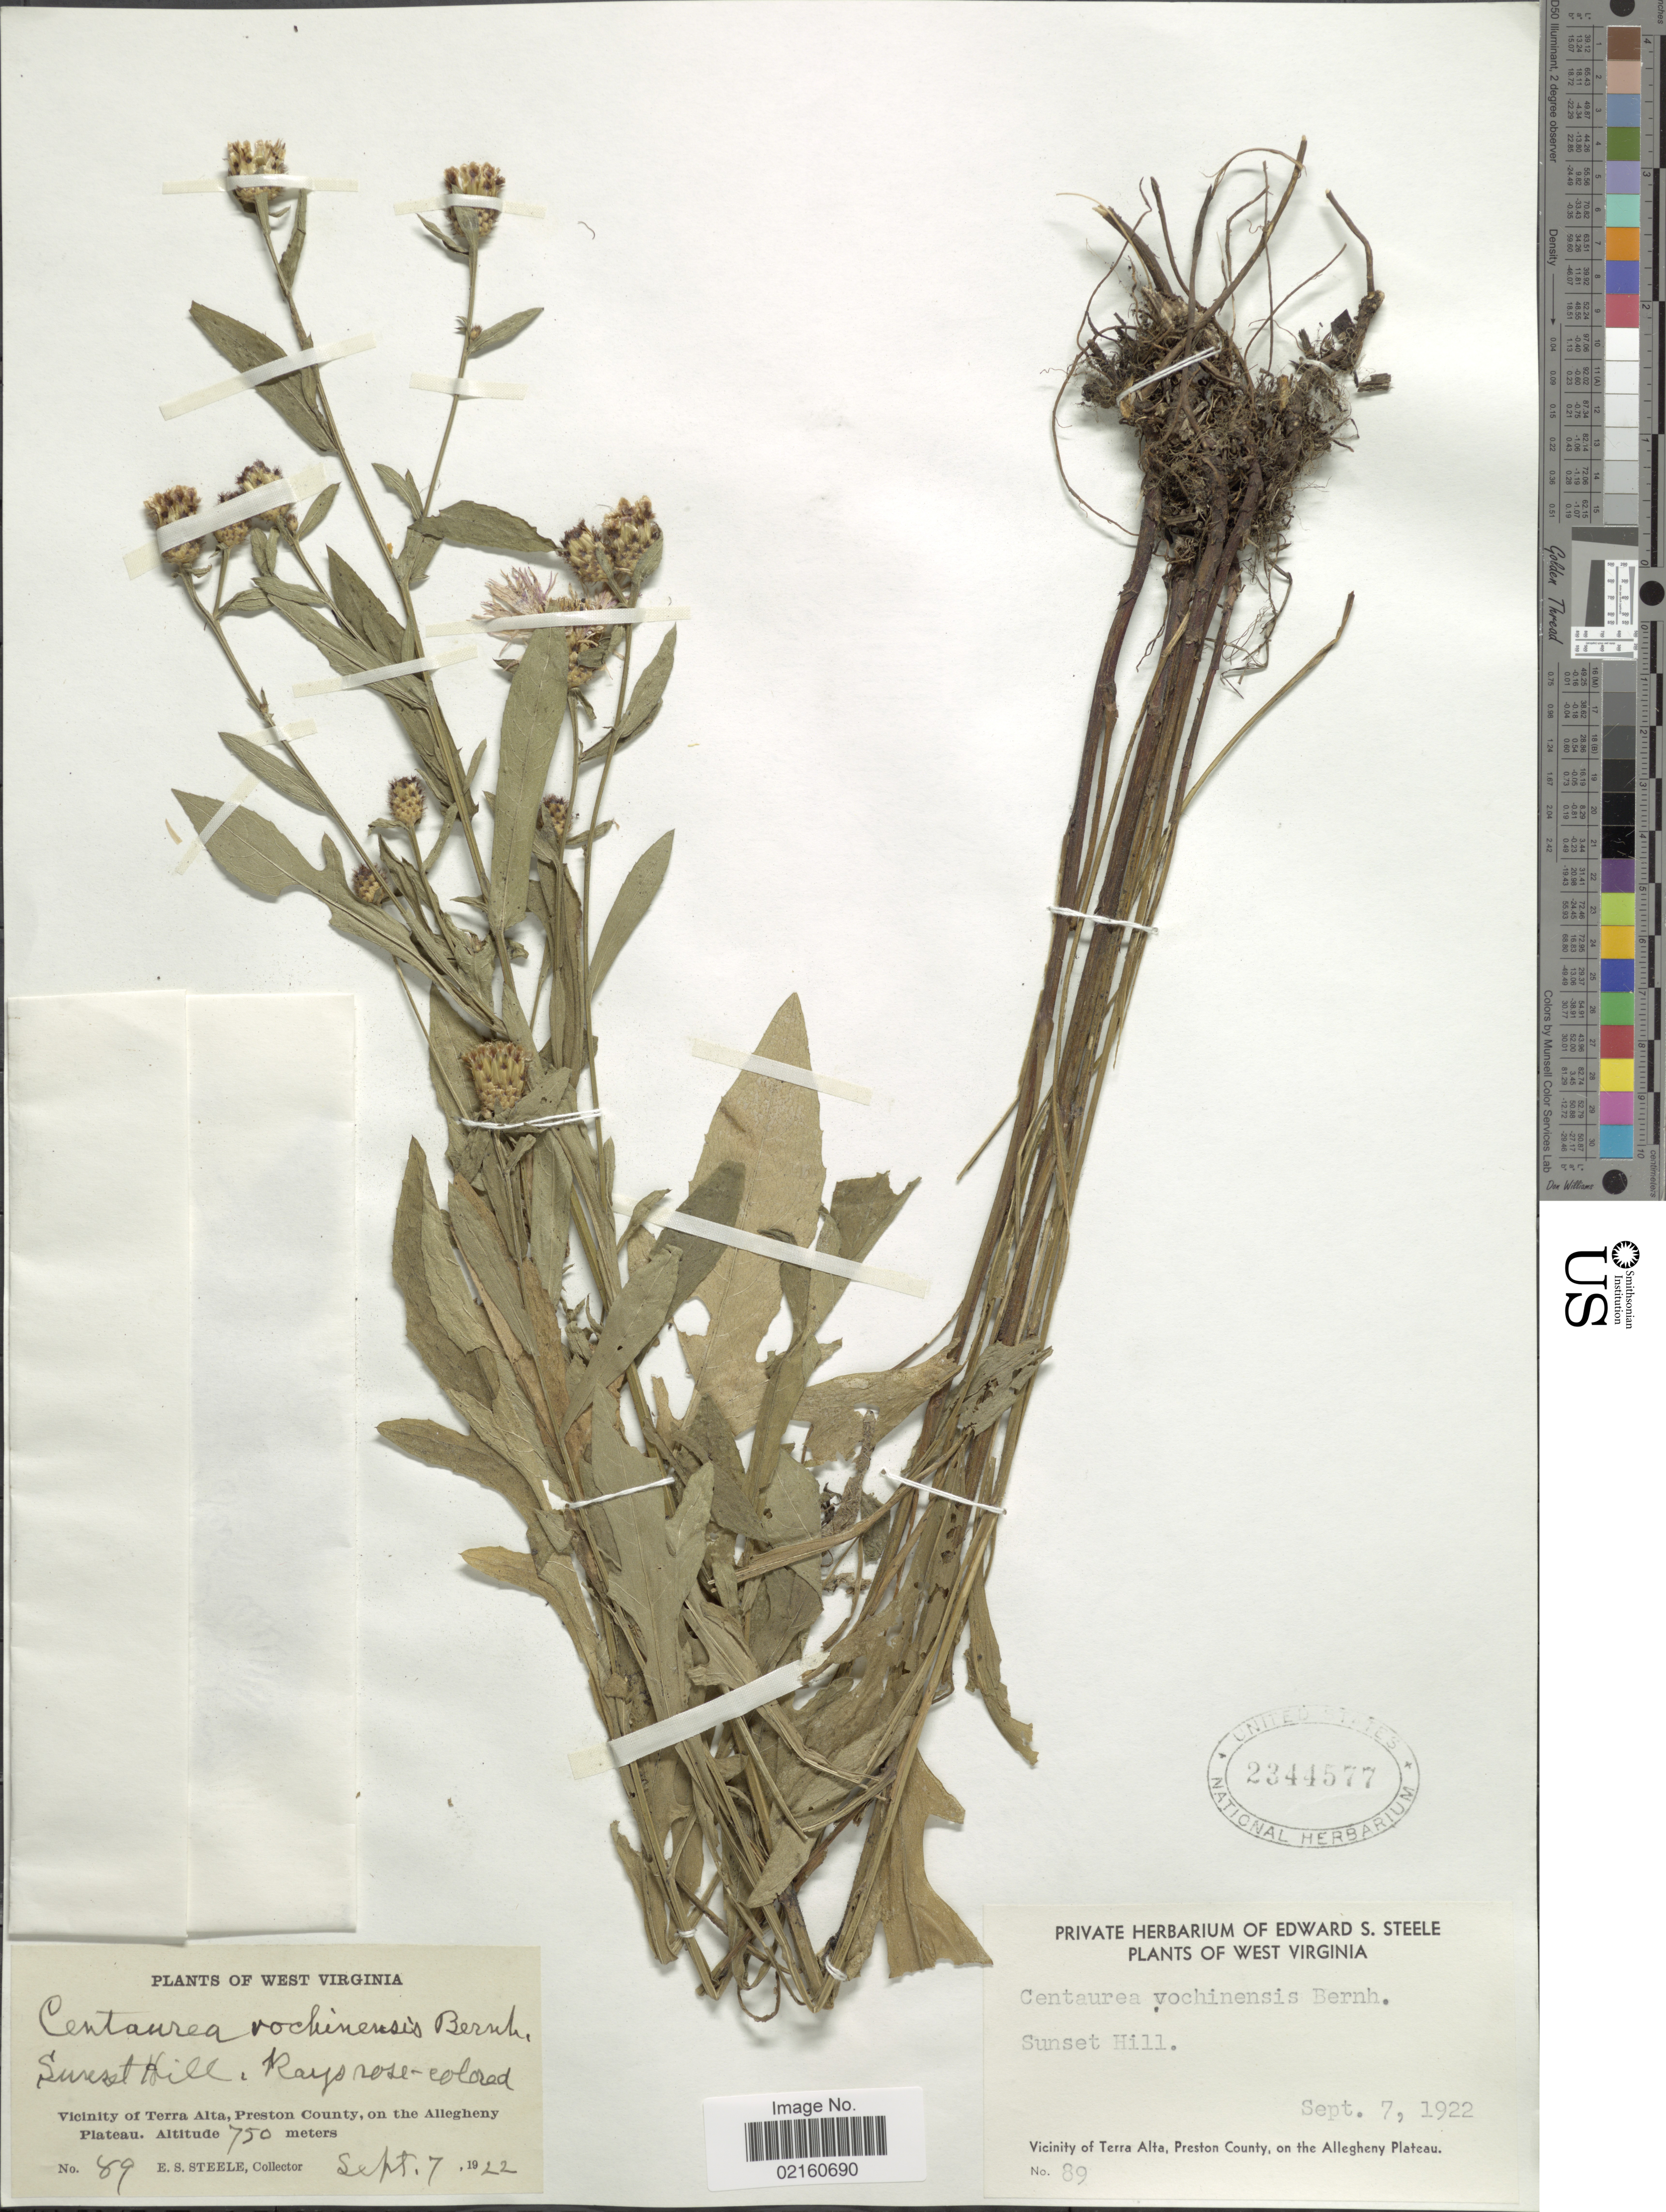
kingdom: Plantae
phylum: Tracheophyta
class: Magnoliopsida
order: Asterales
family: Asteraceae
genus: Centaurea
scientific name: Centaurea nigrescens subsp. vochinensis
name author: (Bernh. ex Rchb.) Nyman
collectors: E. Steele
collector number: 89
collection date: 1922-09-07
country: United States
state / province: West Virginia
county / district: Preston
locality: Sunset Hill, Vicinity of Terra Alta, Preston County, on the Allegheny Plateau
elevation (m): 750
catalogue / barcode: US 2344577